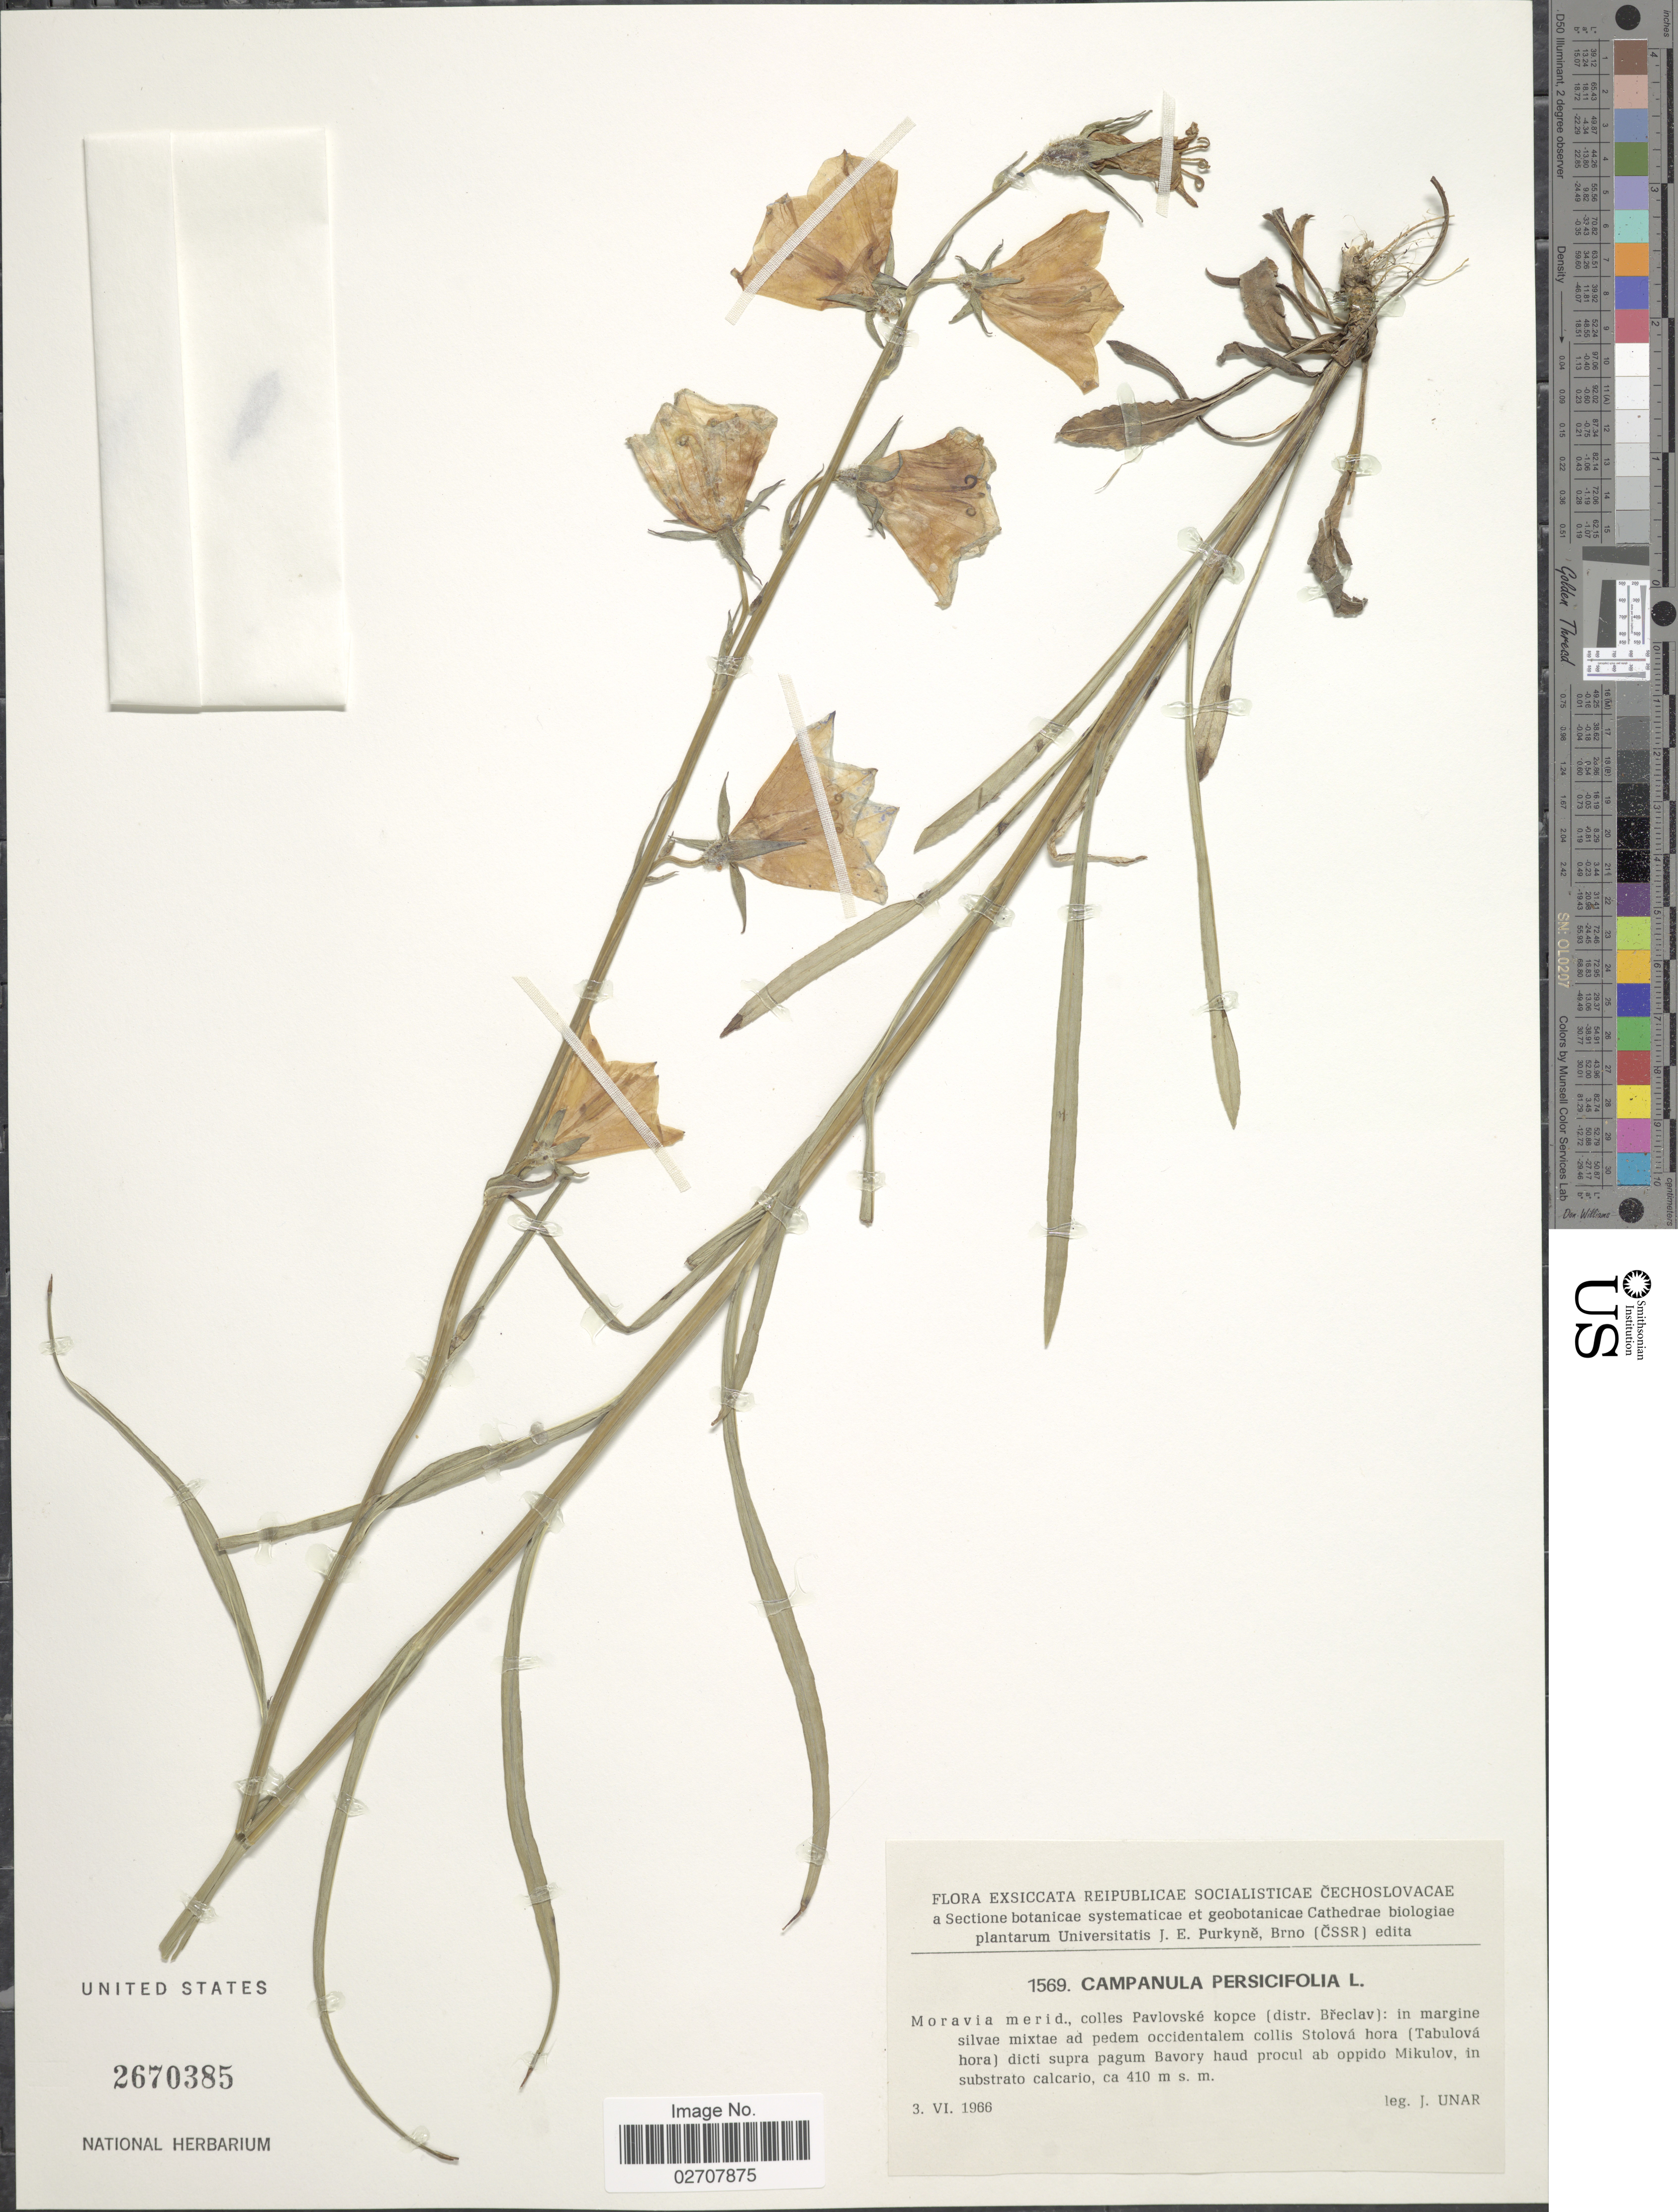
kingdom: Plantae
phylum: Tracheophyta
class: Magnoliopsida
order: Asterales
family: Campanulaceae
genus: Campanula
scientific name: Campanula persicifolia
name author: L.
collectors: J. Unar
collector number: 1569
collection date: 1966-06-03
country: Czechia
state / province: Moravian-Silesian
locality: Reipublicae Socialisticae Cechoslovacae. Moravia merid., colles Pavlovske kopce (distr. Břeclav): ad pedem occidentalem collis Stolova hora (Tabulová hora) dicti supra pagum Bavory haud procul ab oppido Mikulov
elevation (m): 410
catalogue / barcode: US 2670385